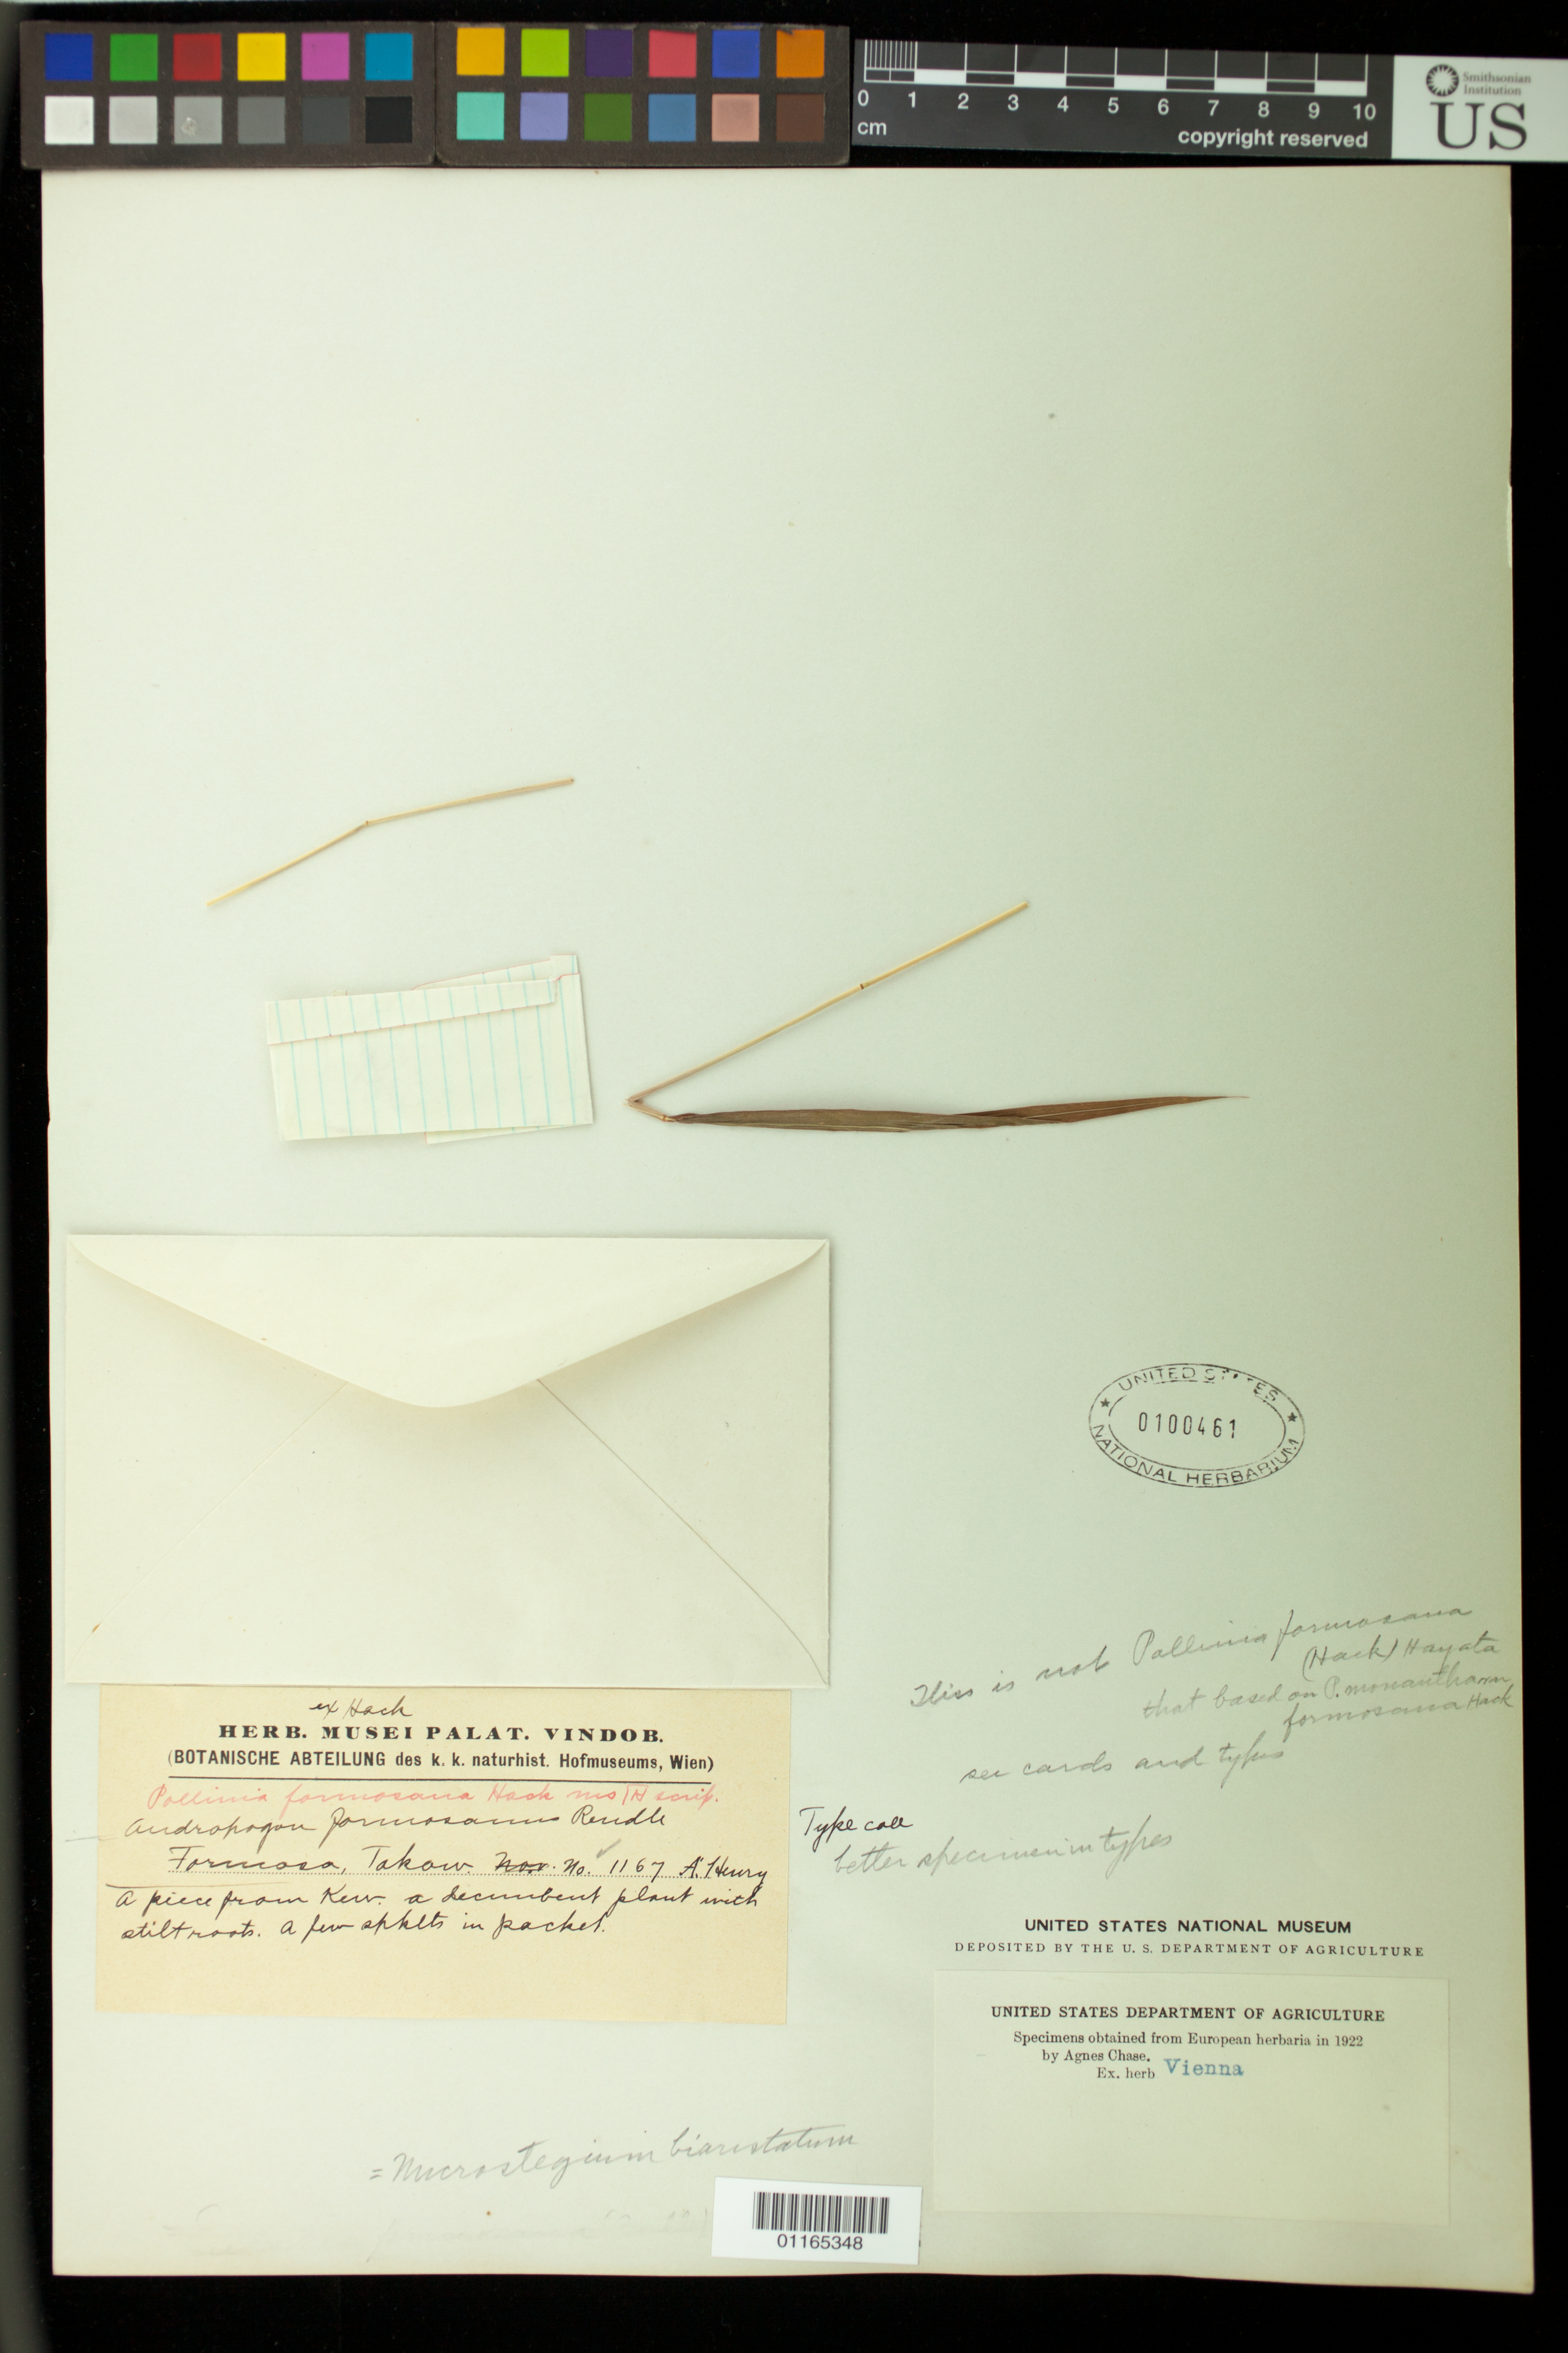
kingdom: Plantae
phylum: Tracheophyta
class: Liliopsida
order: Poales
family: Poaceae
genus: Andropogon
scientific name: Andropogon formosanus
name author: Rendle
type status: Isotype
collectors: A. Henry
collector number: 1167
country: Taiwan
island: Taiwan [Formosa]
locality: Takow (Kao-Hsiung).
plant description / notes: Fragmentary material of type specimen ex herb. Hackel (Vienna)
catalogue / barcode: US 100461